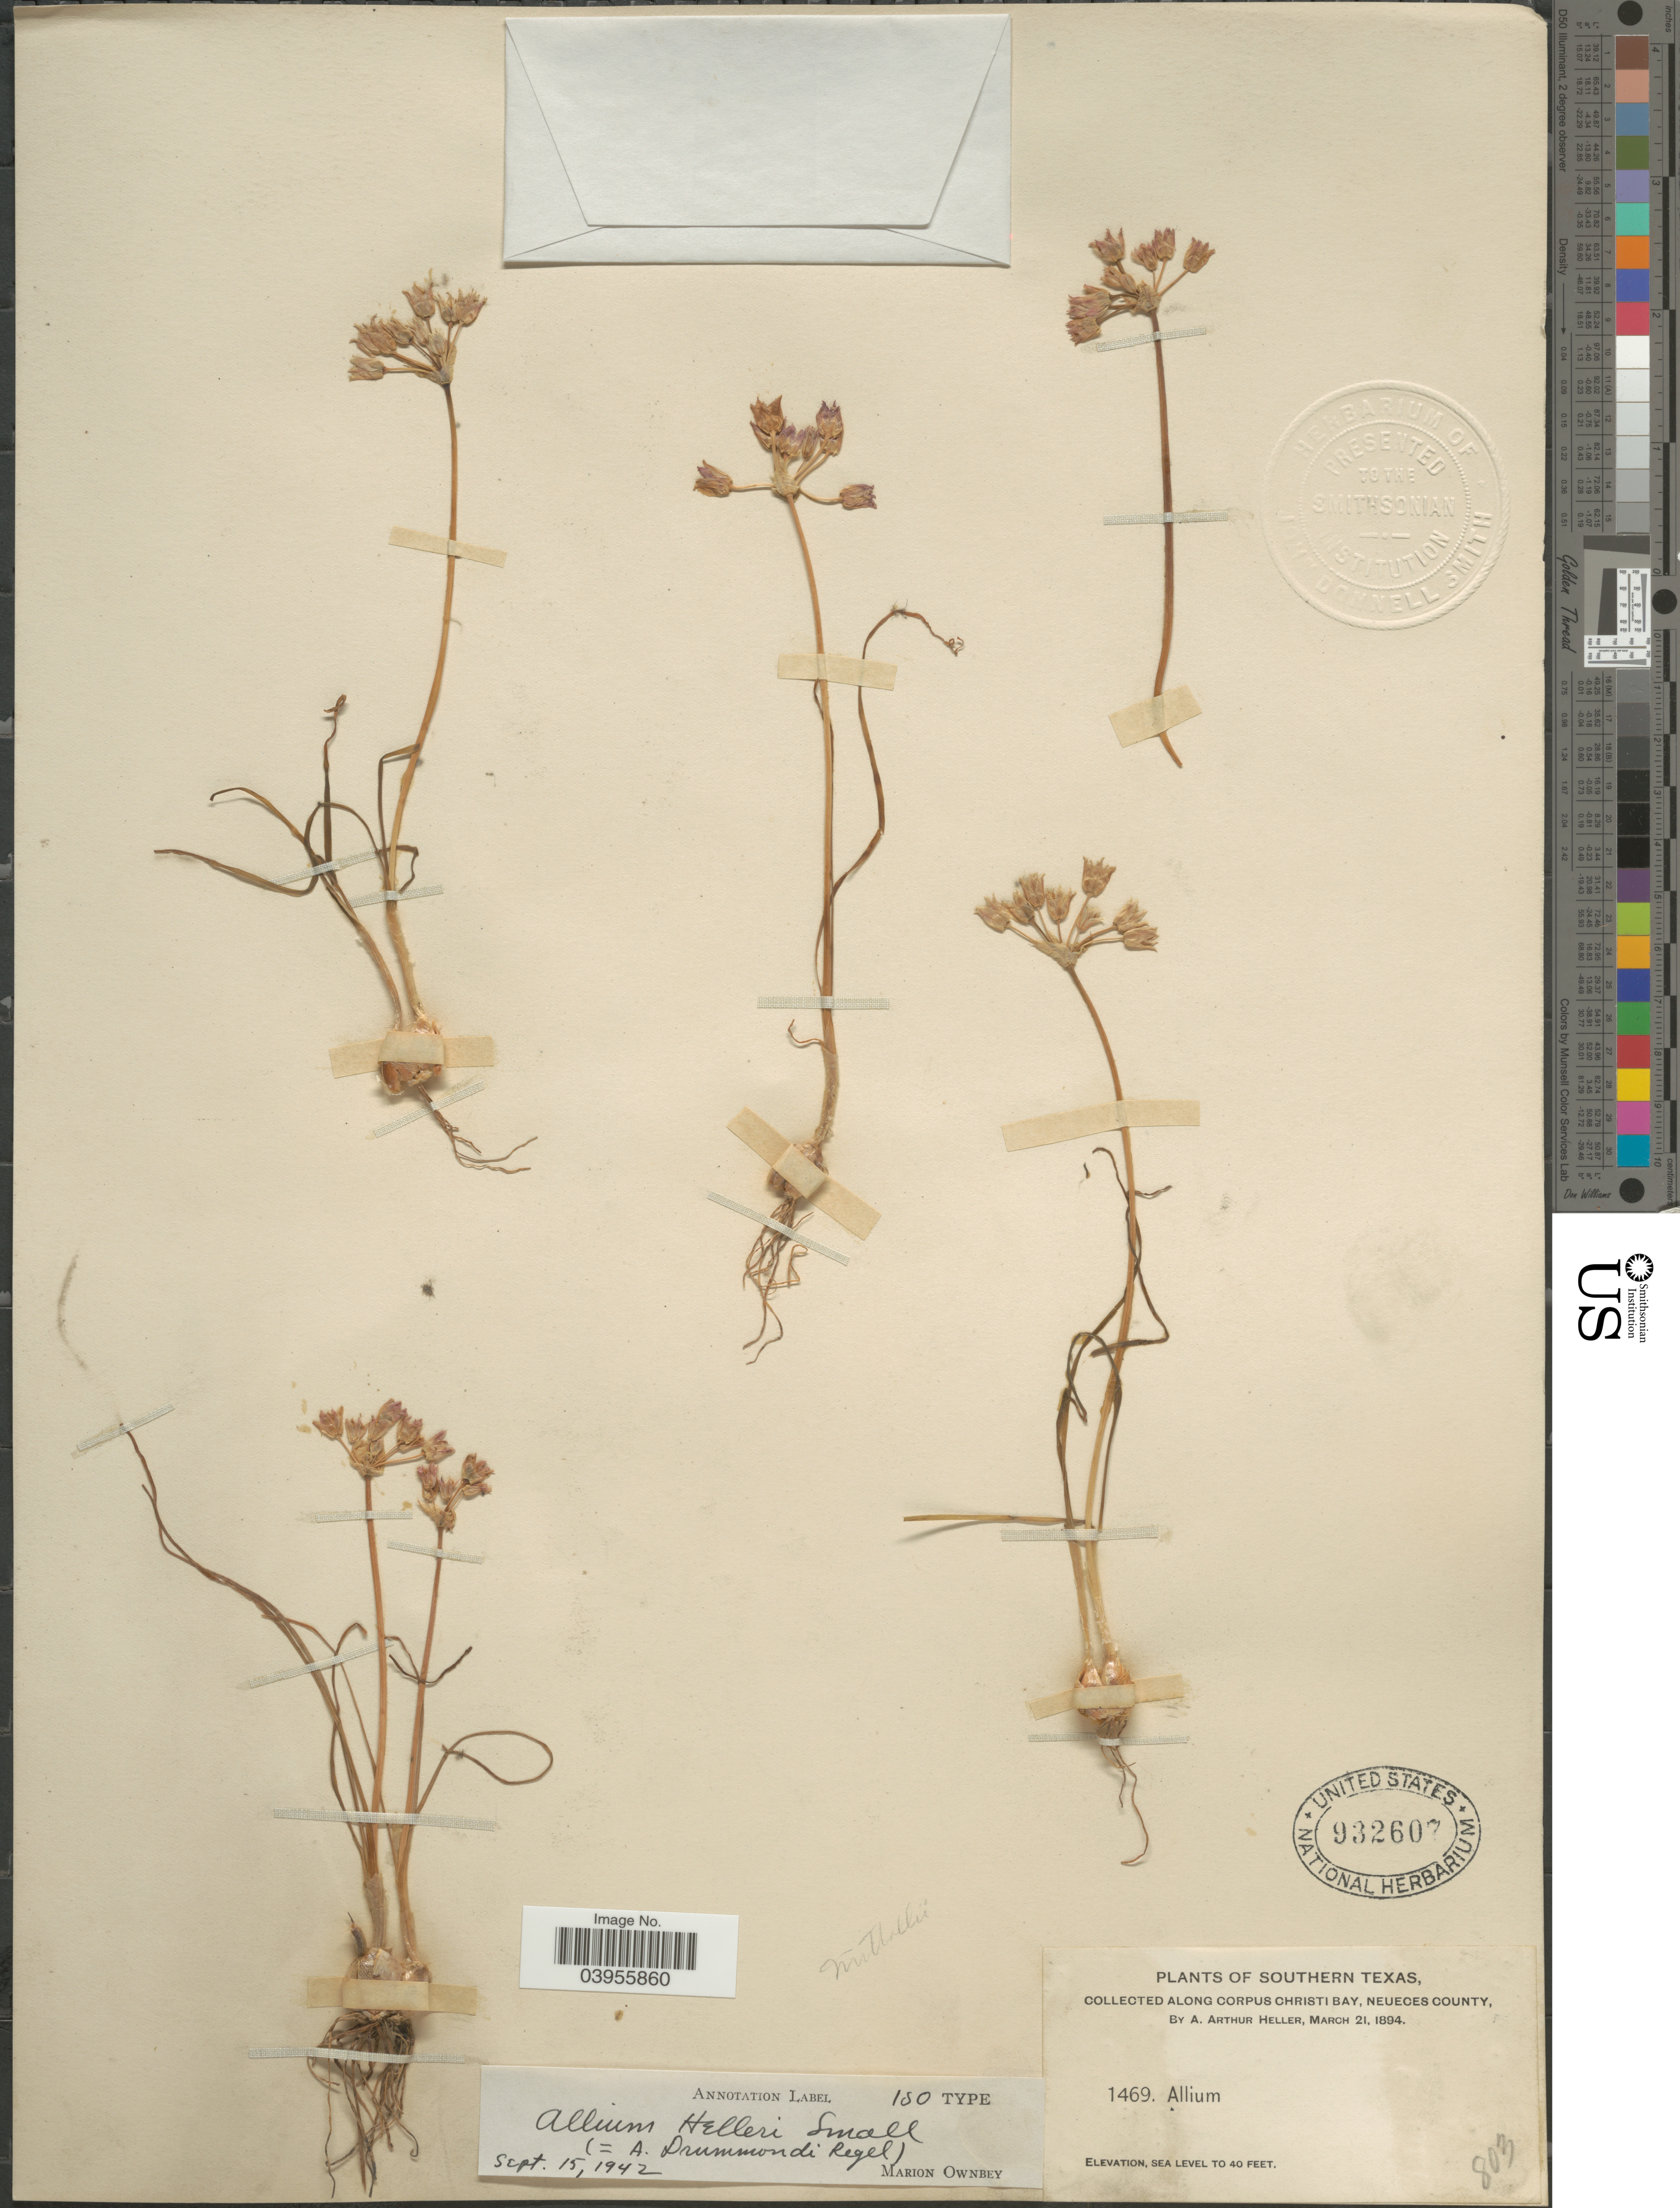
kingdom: Plantae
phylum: Tracheophyta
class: Liliopsida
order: Asparagales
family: Amaryllidaceae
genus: Allium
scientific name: Allium drummondii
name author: Regel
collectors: A. A. Heller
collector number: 803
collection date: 1894-03-21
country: United States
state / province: Texas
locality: Southern Texas, along Corpus Christi Bay, Neueces County.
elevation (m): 0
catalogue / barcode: US 932607